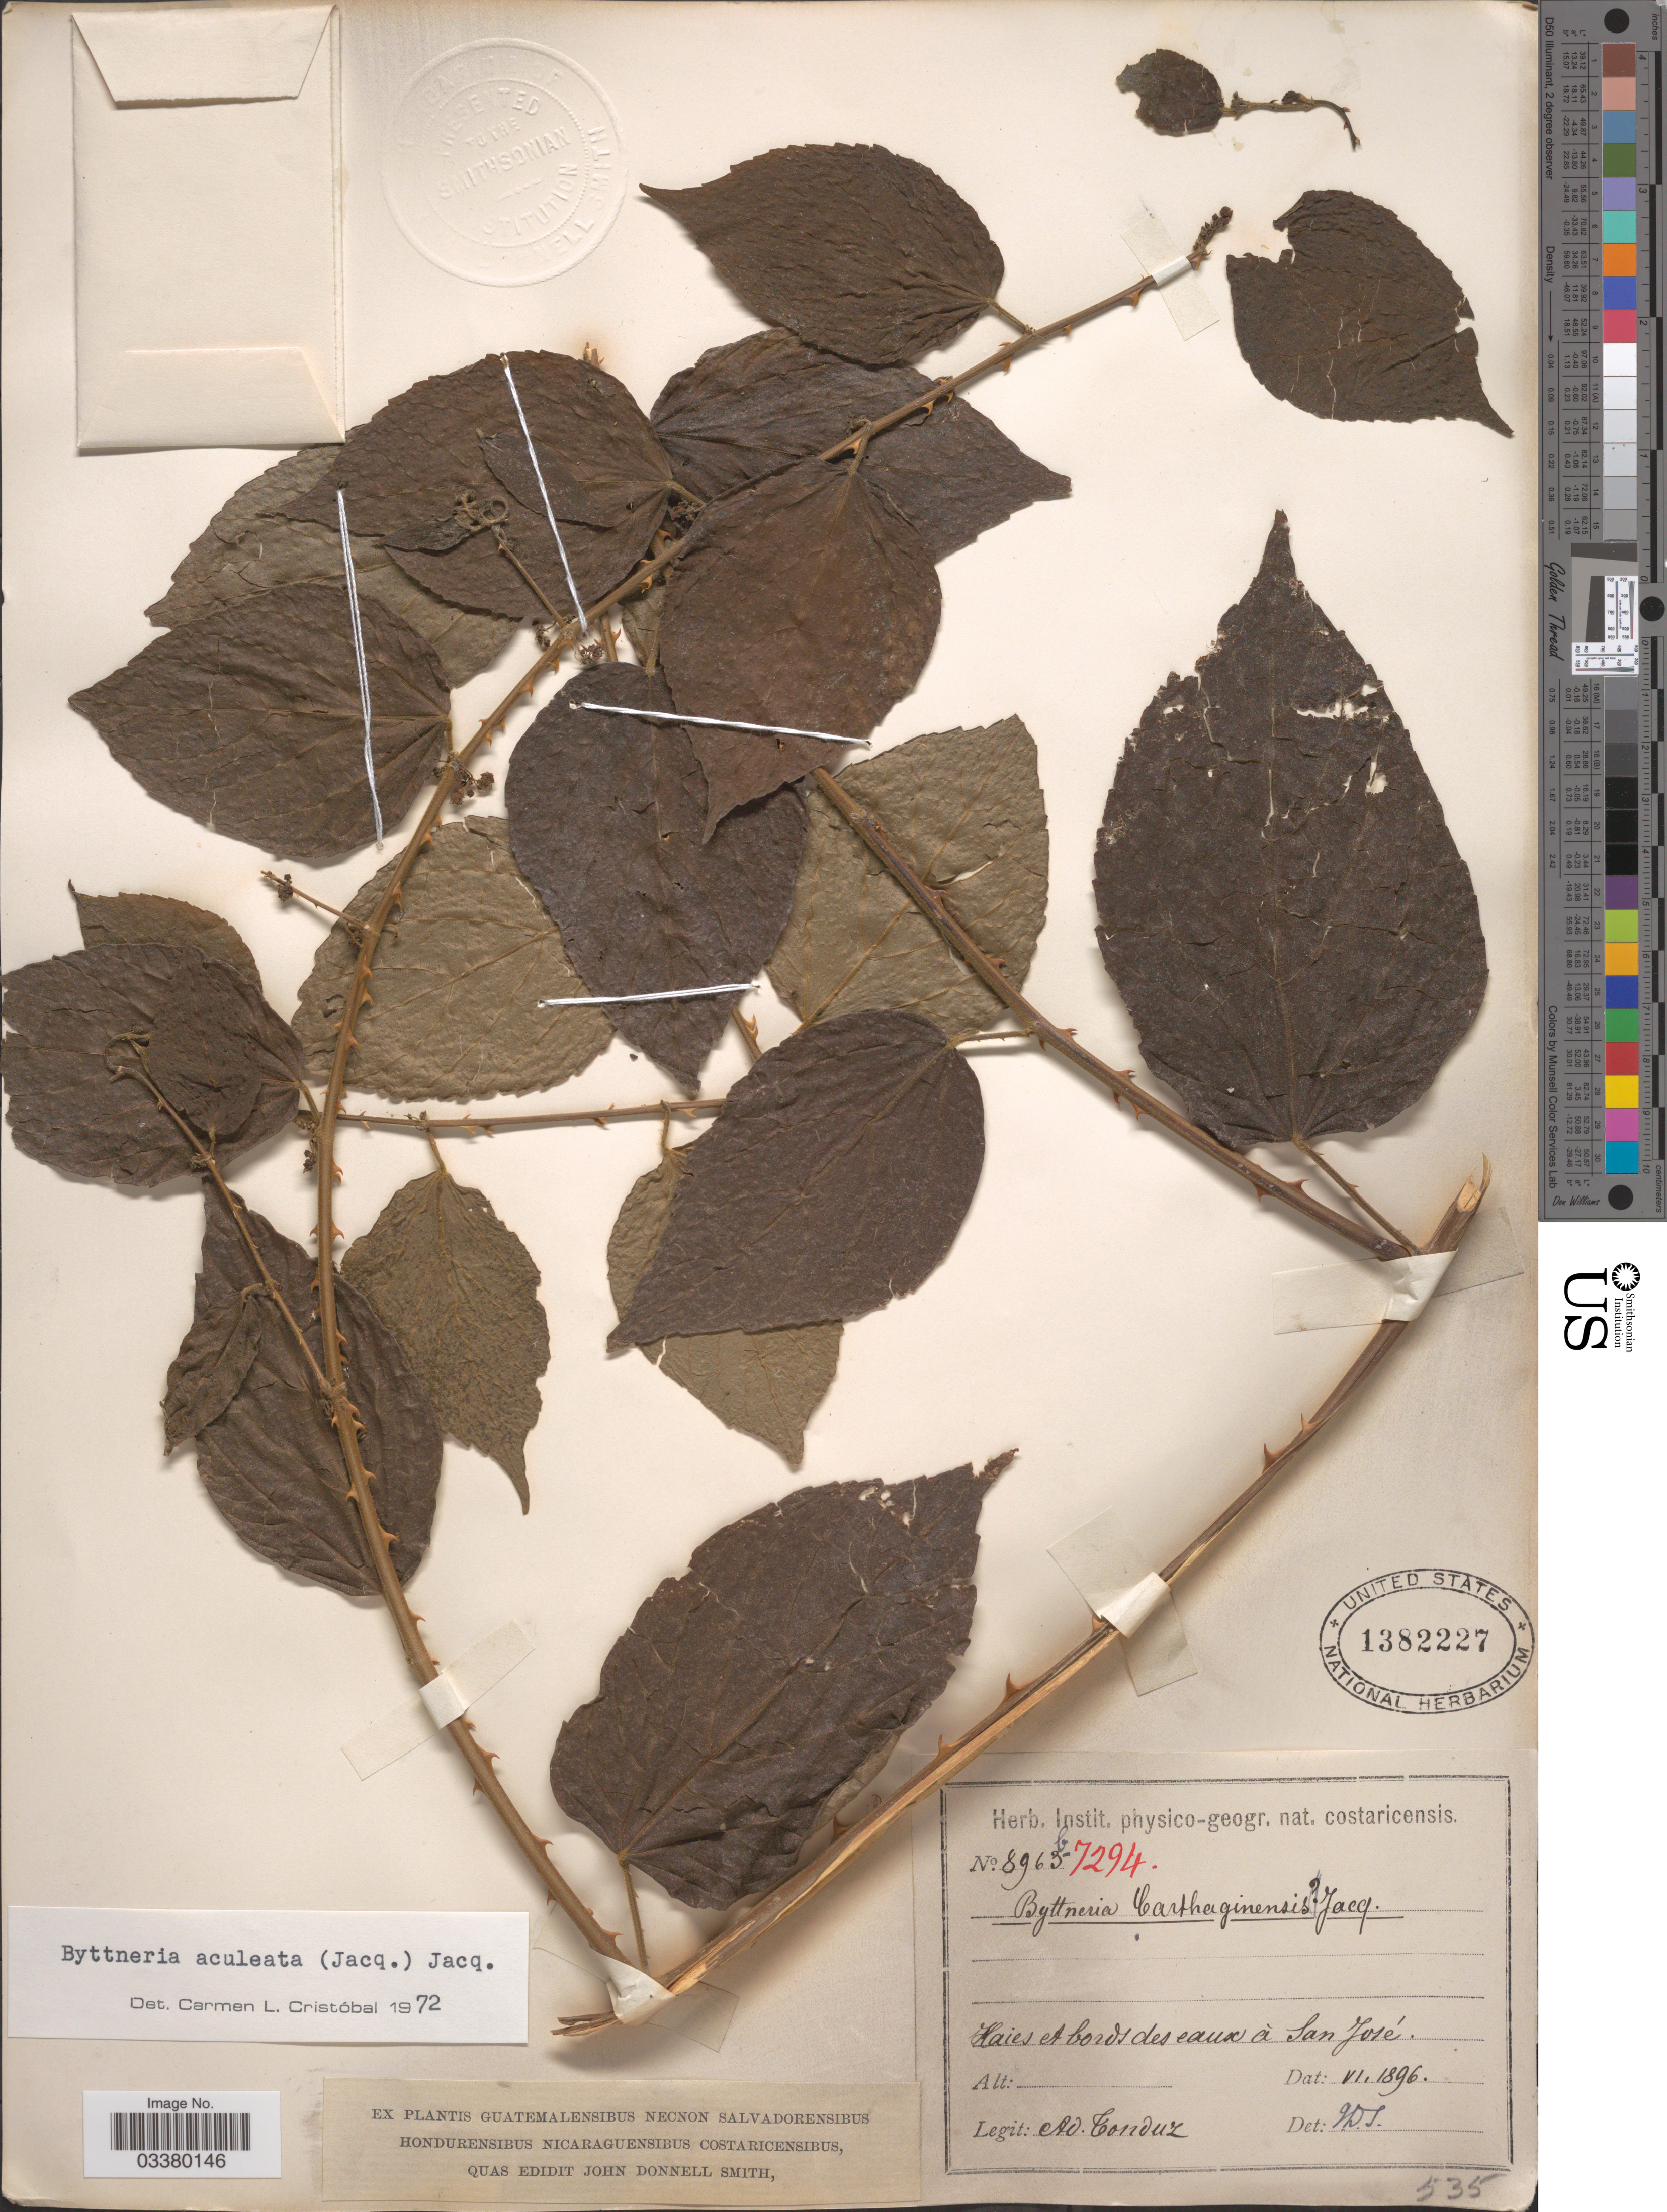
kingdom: Plantae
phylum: Tracheophyta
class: Magnoliopsida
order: Malvales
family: Malvaceae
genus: Byttneria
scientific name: Byttneria aculeata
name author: (Jacq.) Jacq.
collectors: A. Tonduz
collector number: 8963b / 7294?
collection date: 1896-06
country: Costa Rica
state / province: San José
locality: Haies et bords des eaux à San José.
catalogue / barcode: US 1382227